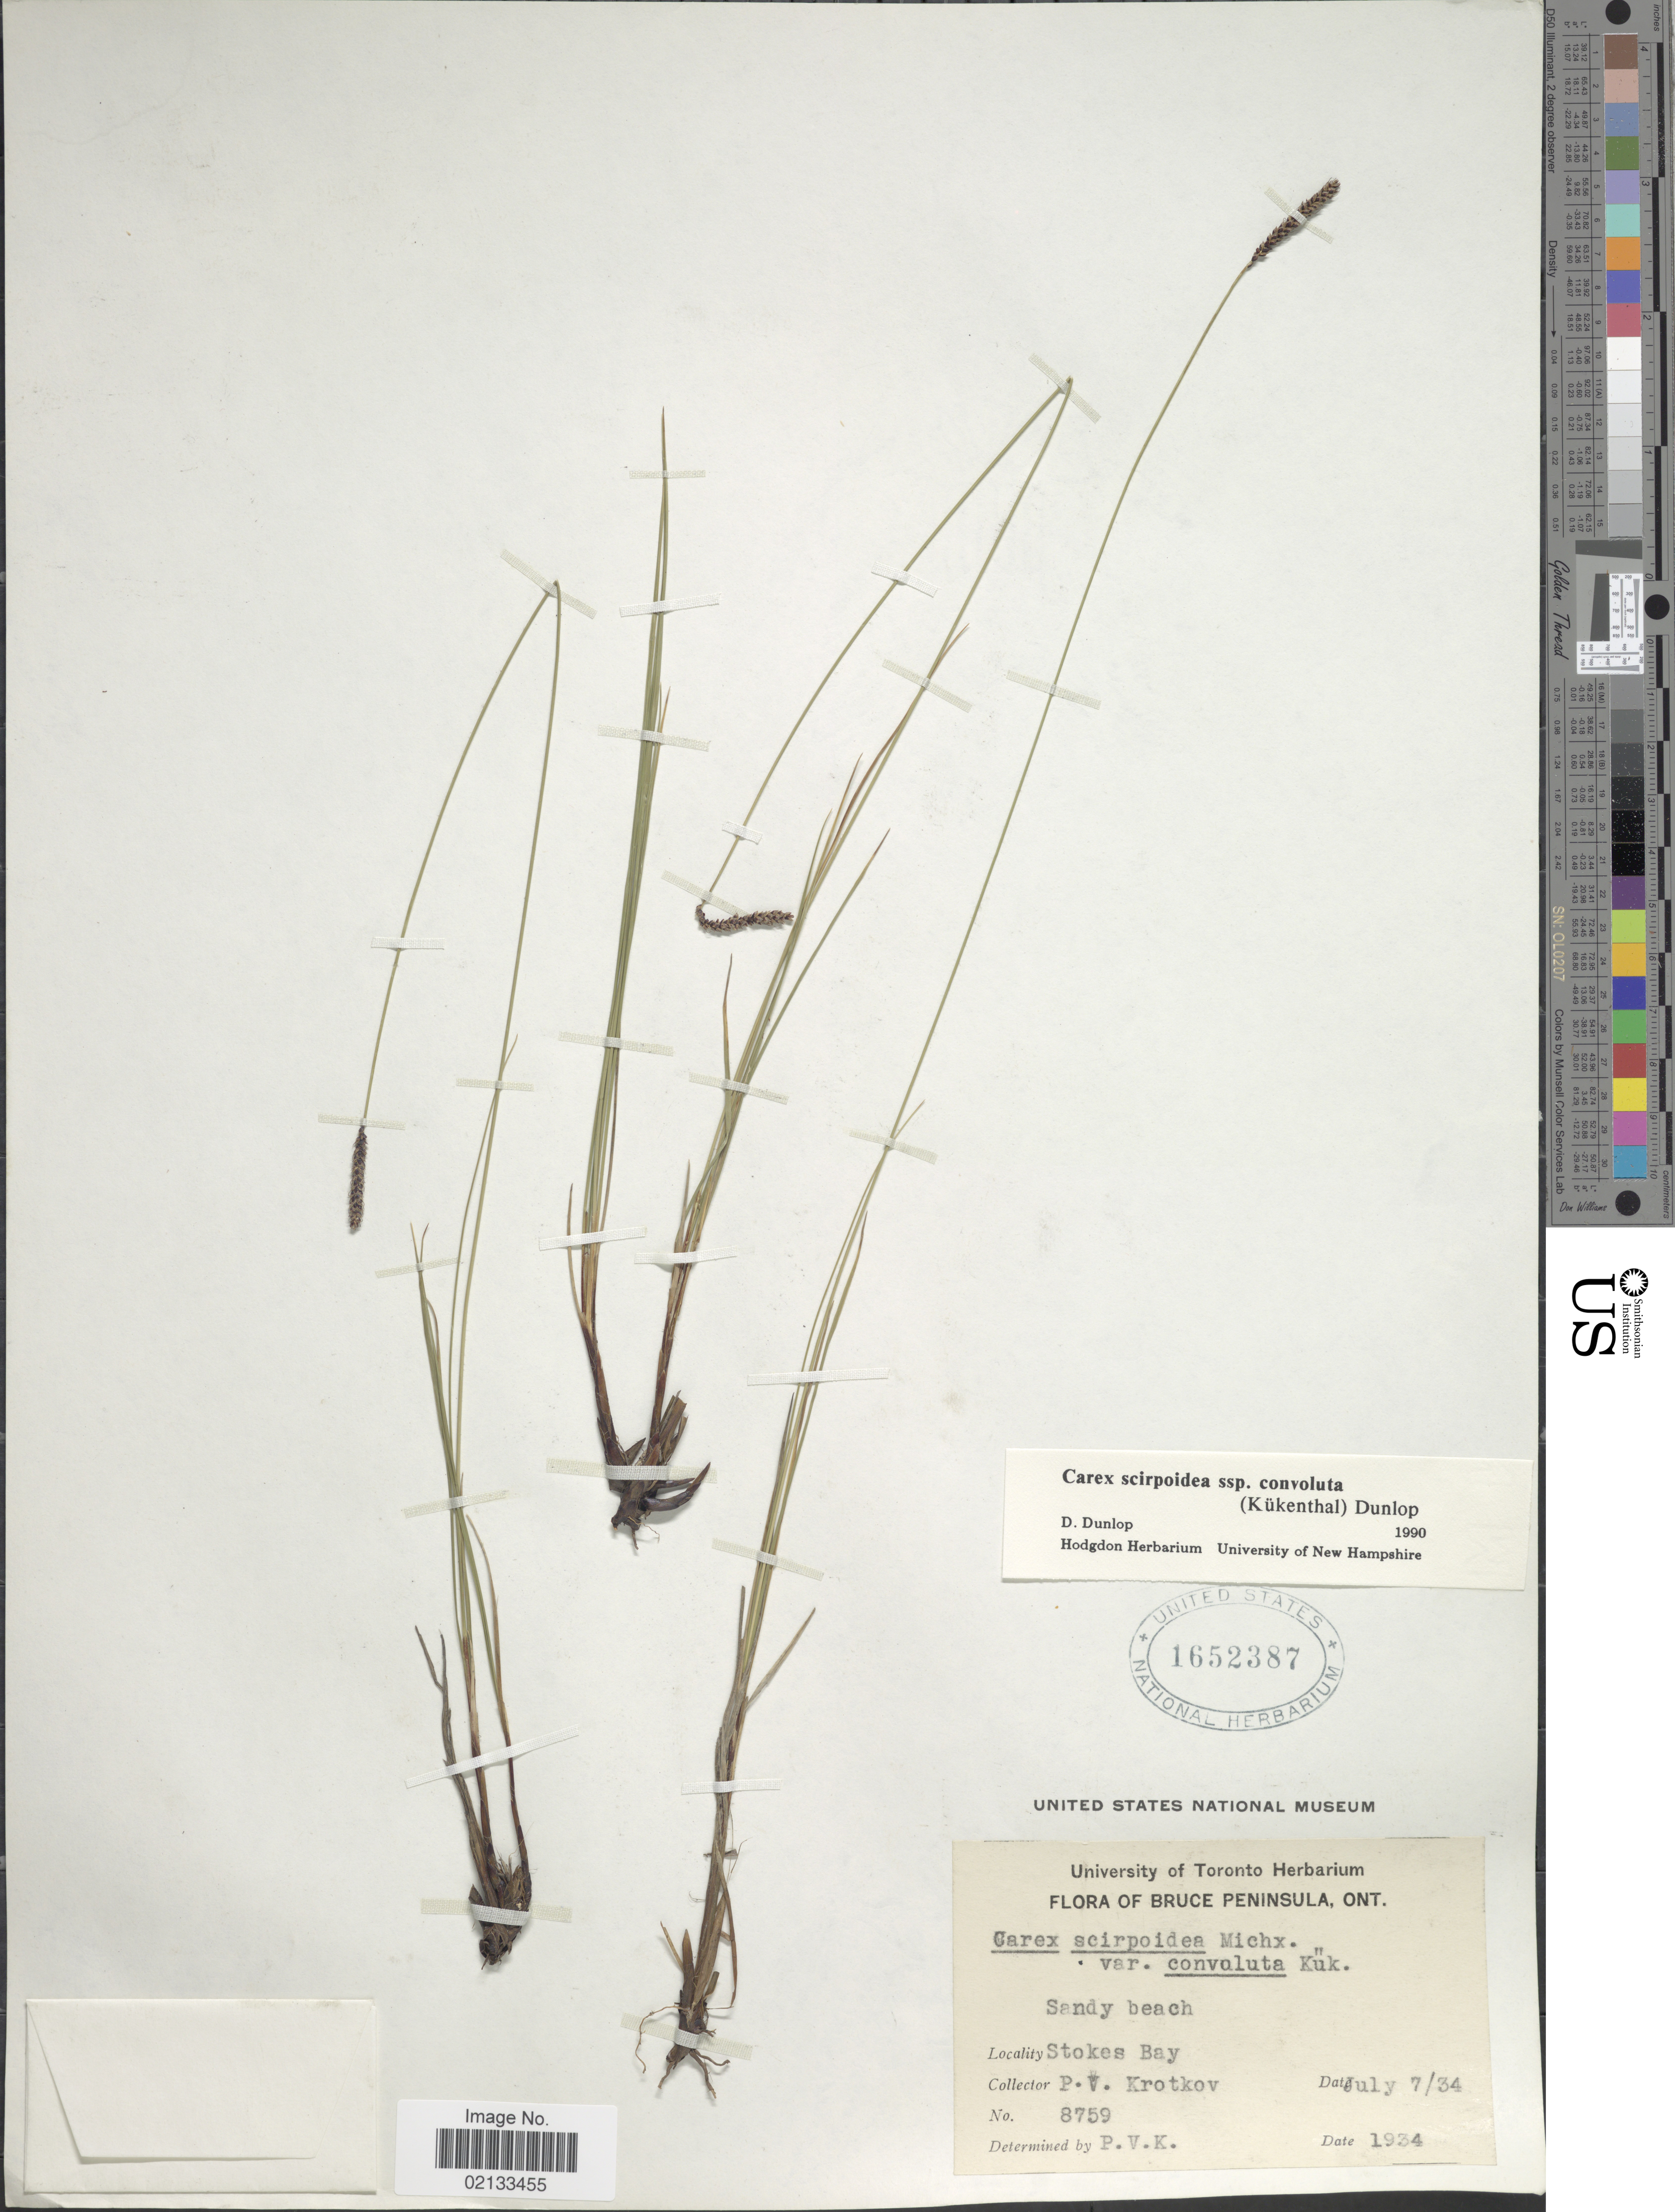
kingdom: Plantae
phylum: Tracheophyta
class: Liliopsida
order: Poales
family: Cyperaceae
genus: Carex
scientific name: Carex scirpoidea subsp. convoluta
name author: (Kük.) Dunlop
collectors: P. V. Krotkov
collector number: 8759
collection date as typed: Transcribed d/m/y: 7/7/34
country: Canada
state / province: Ontario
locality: Bruce Peninsula, Sandy beach, Stokes Bay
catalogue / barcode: US 1652387